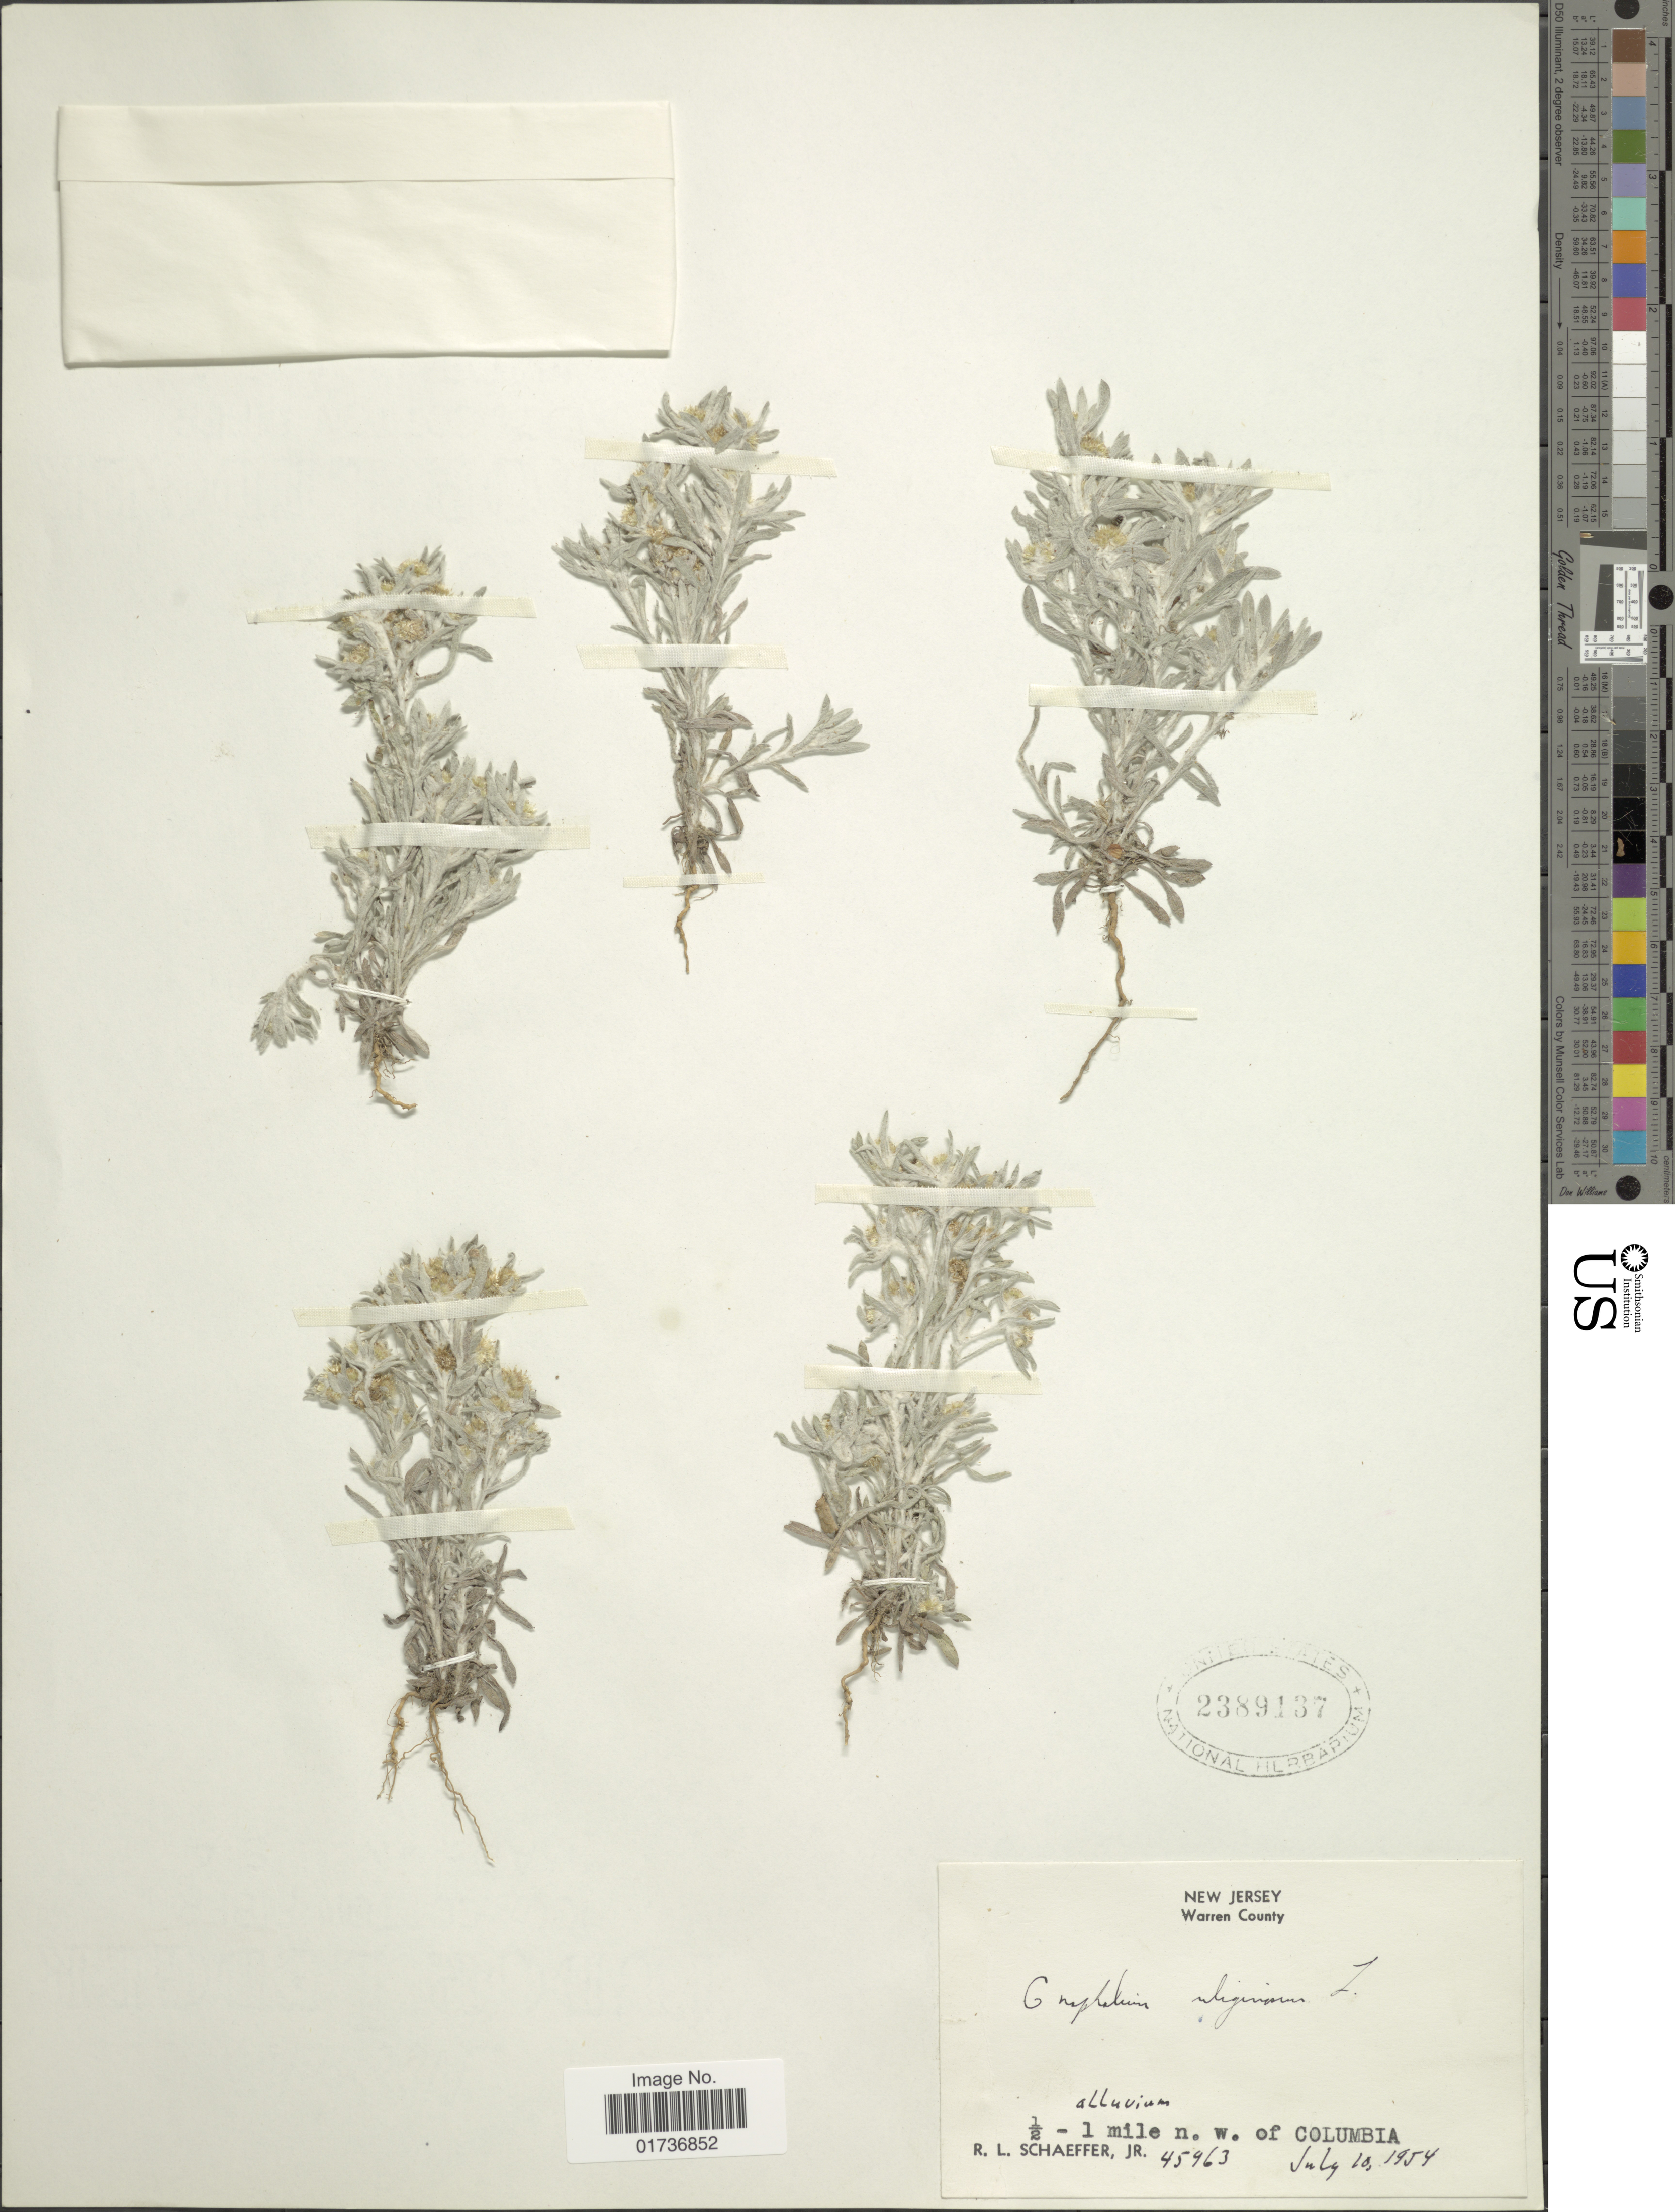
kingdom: Plantae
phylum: Tracheophyta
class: Magnoliopsida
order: Asterales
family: Asteraceae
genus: Gnaphalium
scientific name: Gnaphalium uliginosum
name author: L.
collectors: R. L. Schaeffer Jr.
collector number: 45963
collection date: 1954-07-10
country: United States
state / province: New Jersey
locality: Warren County, alluviam, ½ - 1 mile n.w. of Columbia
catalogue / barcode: US 2389137